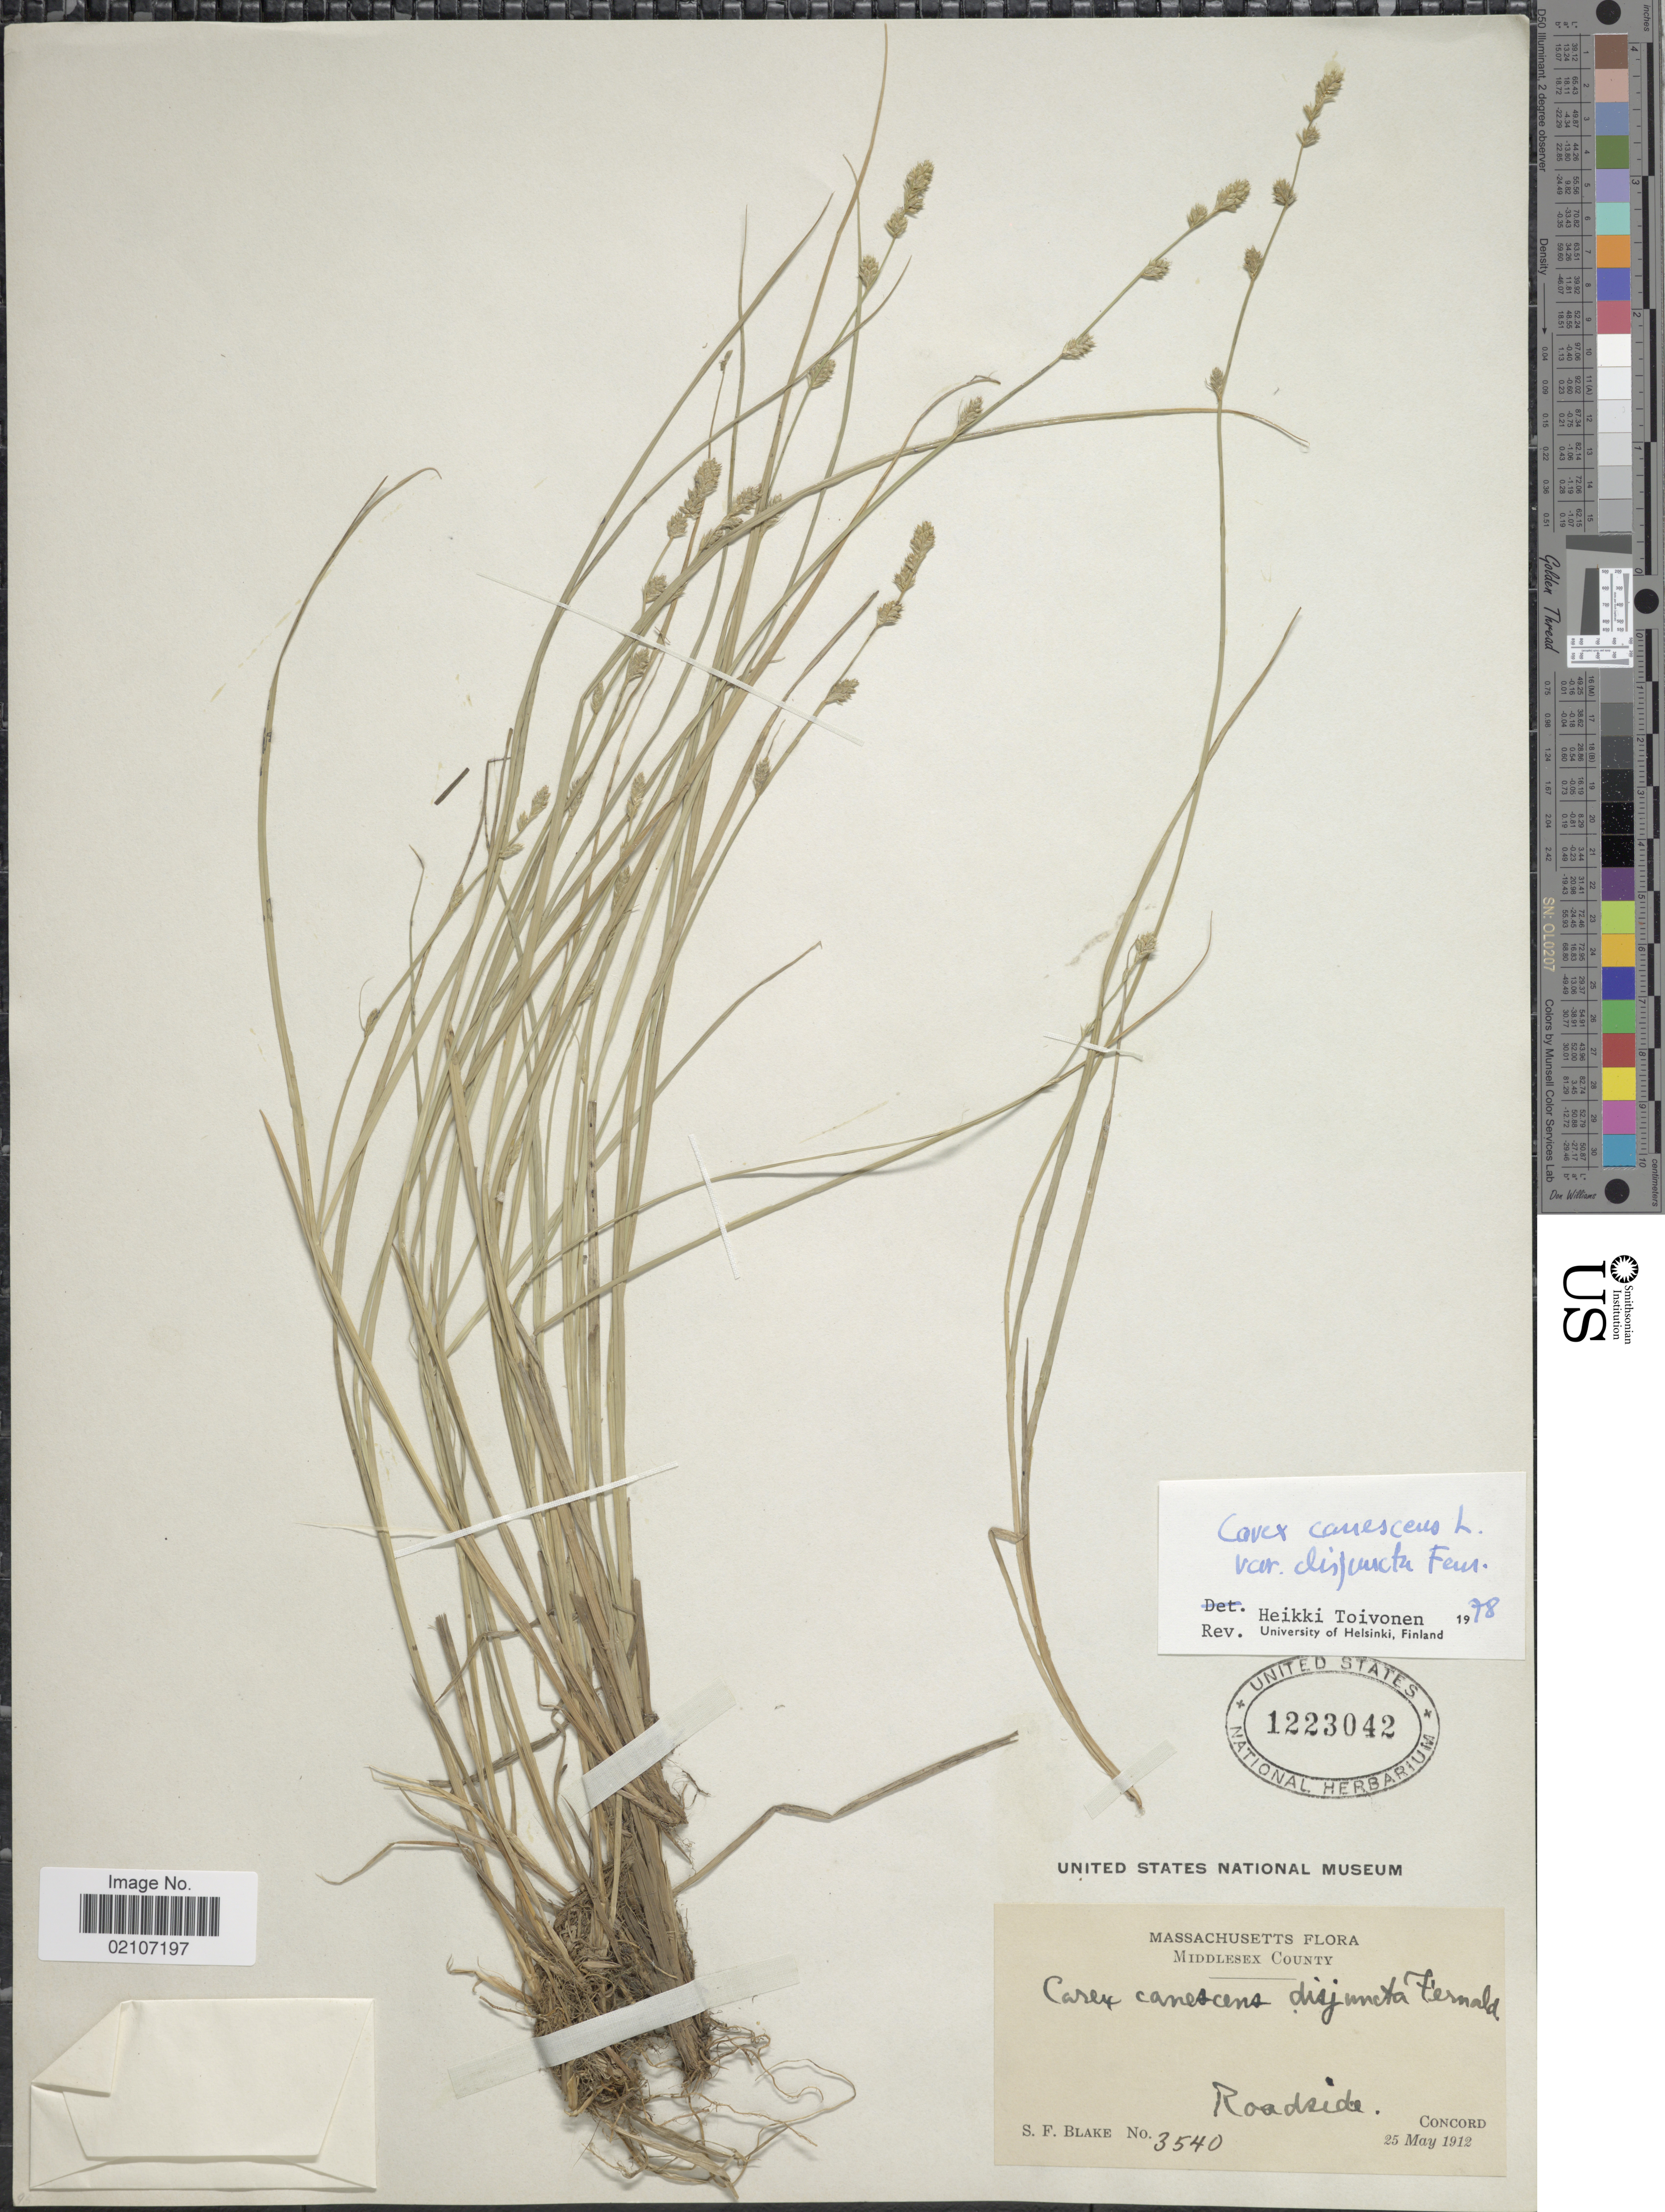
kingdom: Plantae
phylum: Tracheophyta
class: Liliopsida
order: Poales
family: Cyperaceae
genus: Carex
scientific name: Carex canescens var. disjuncta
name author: Fernald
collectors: S. Blake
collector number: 3540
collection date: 1912-05-25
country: United States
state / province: Massachusetts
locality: Middlesex County. Roadside. Concord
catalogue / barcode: US 1223042